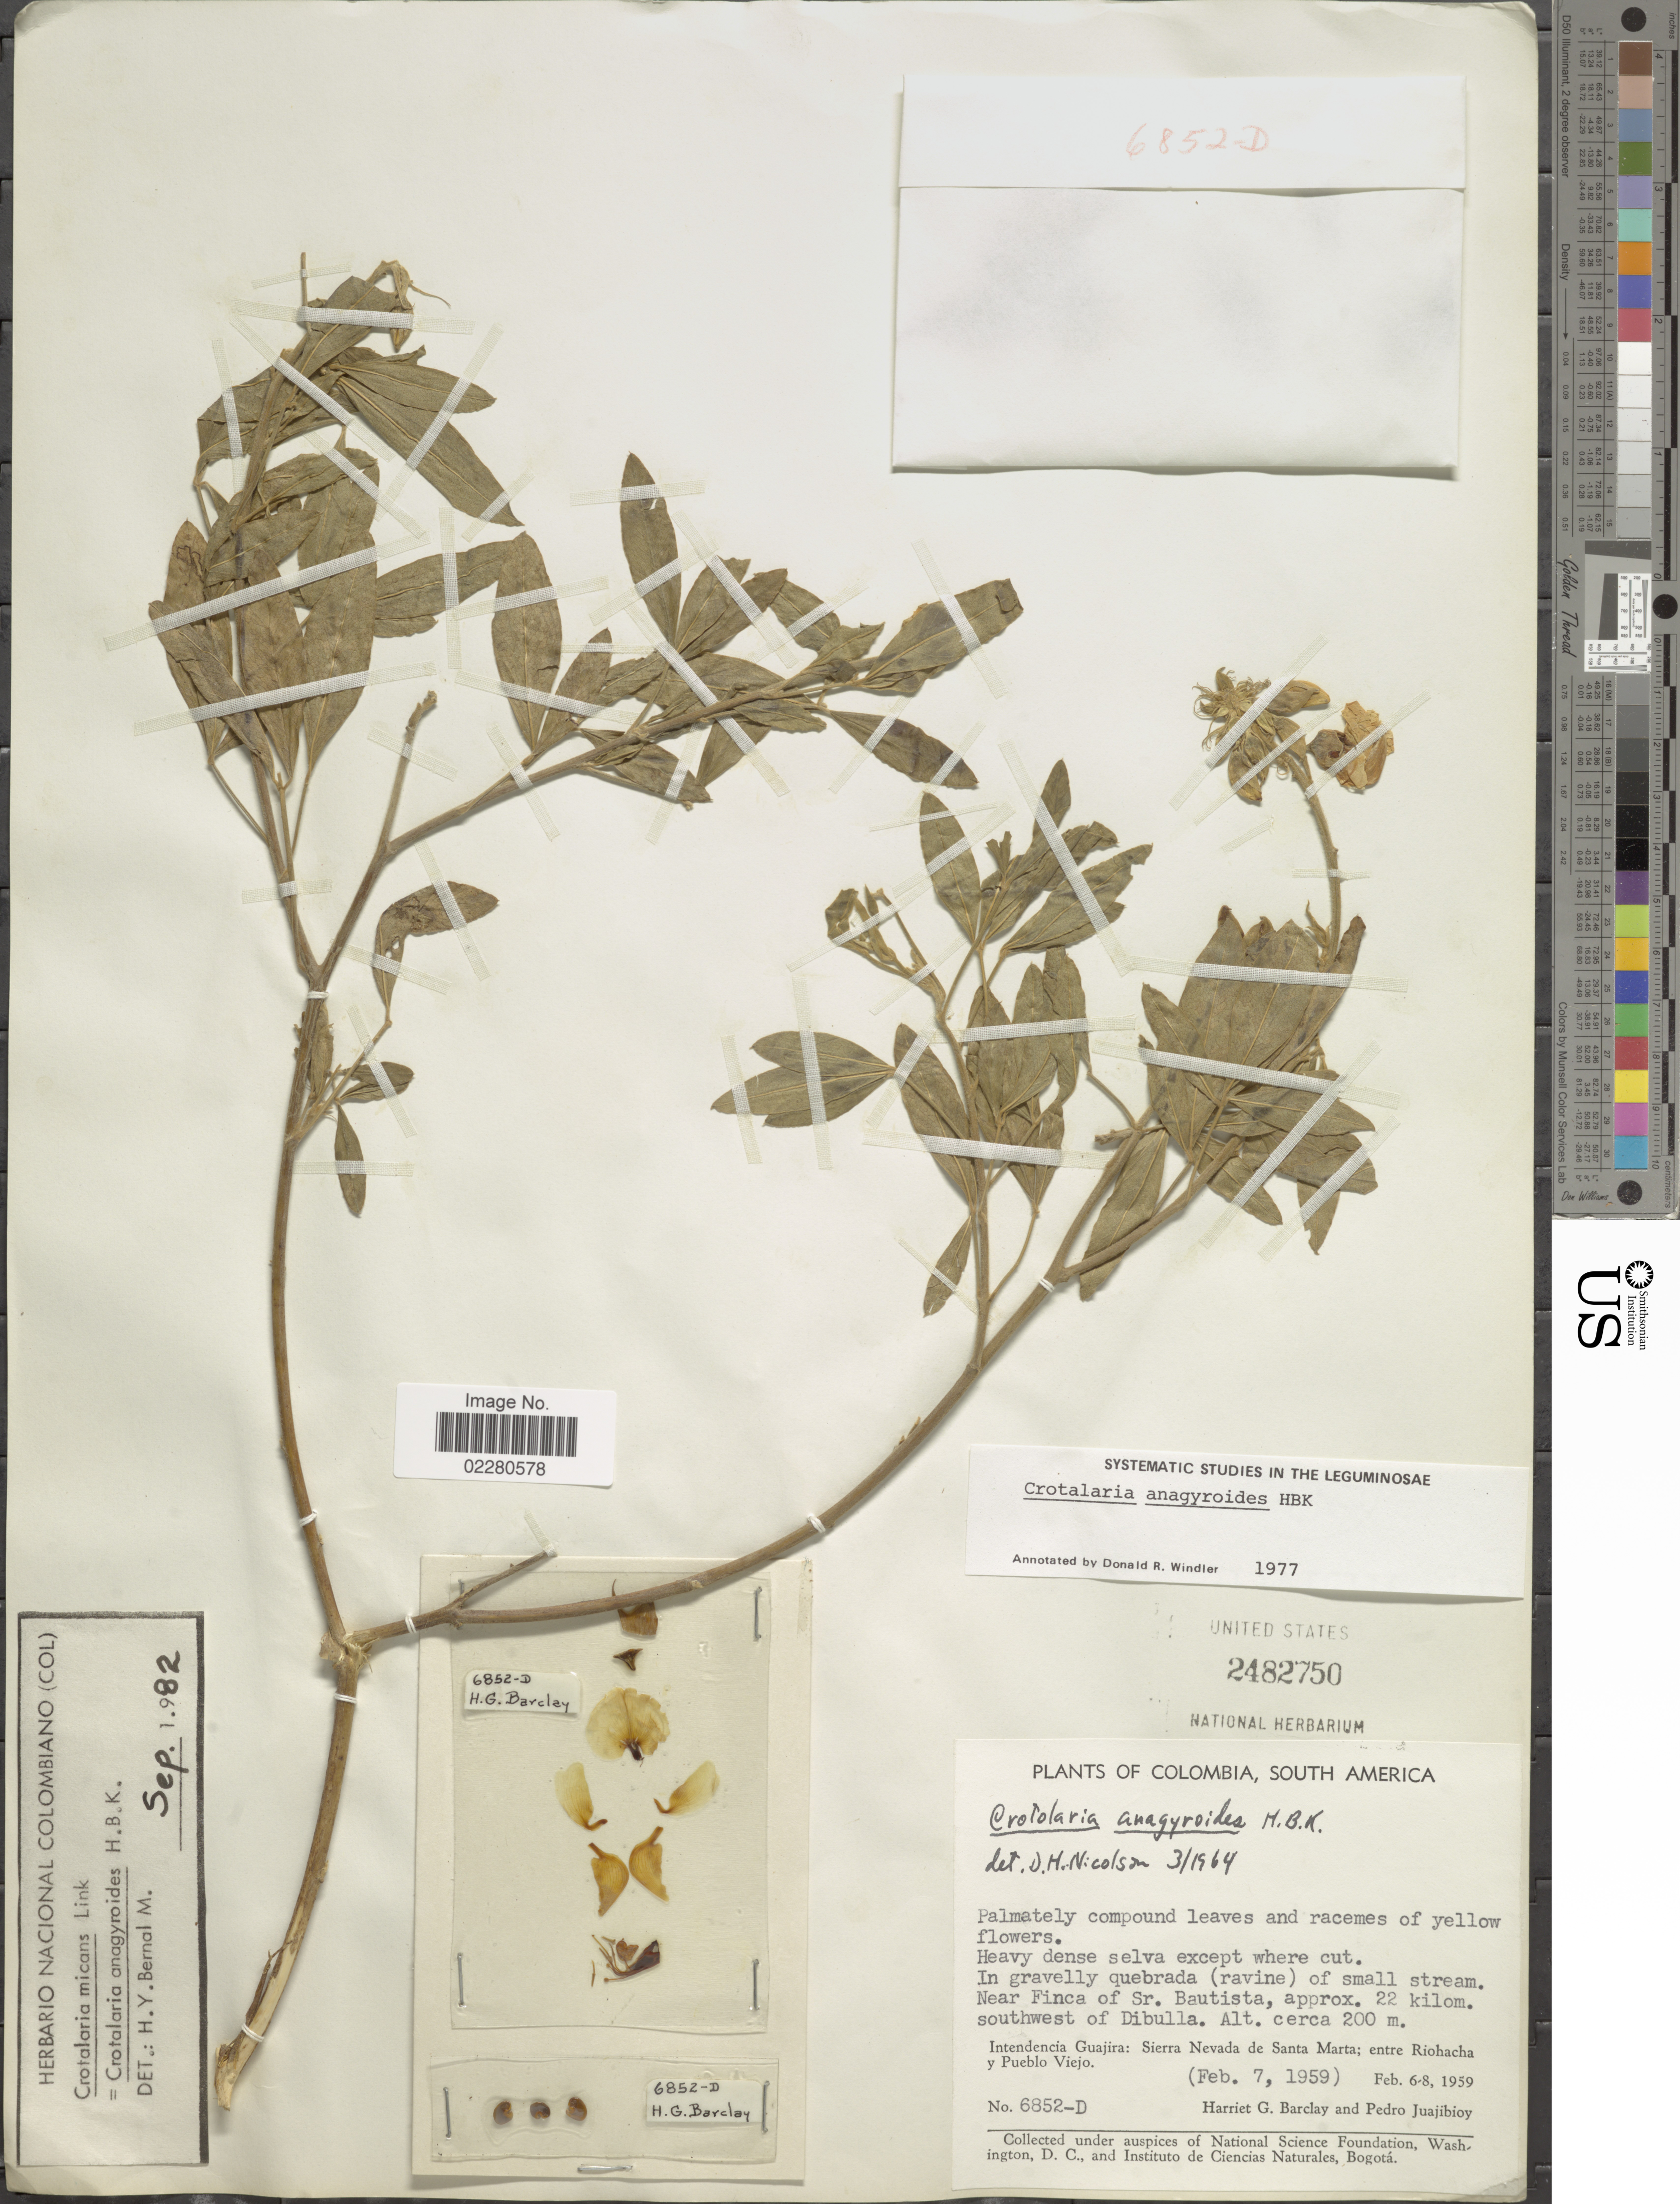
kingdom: Plantae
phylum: Tracheophyta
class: Magnoliopsida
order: Fabales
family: Fabaceae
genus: Crotalaria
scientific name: Crotalaria anagyroides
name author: Kunth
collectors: H. G. Barclay & P. Juajibioy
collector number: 6852-D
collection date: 1959-02-07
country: Colombia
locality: Near Finca of Sr. Bautista, approx. 22 kilom. southwest of Dibulla. Intendencía Guajira: Sierra Nevada de Santa Marta; entre Riohacha y Pueblo Viejo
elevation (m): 200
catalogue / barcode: US 2482750